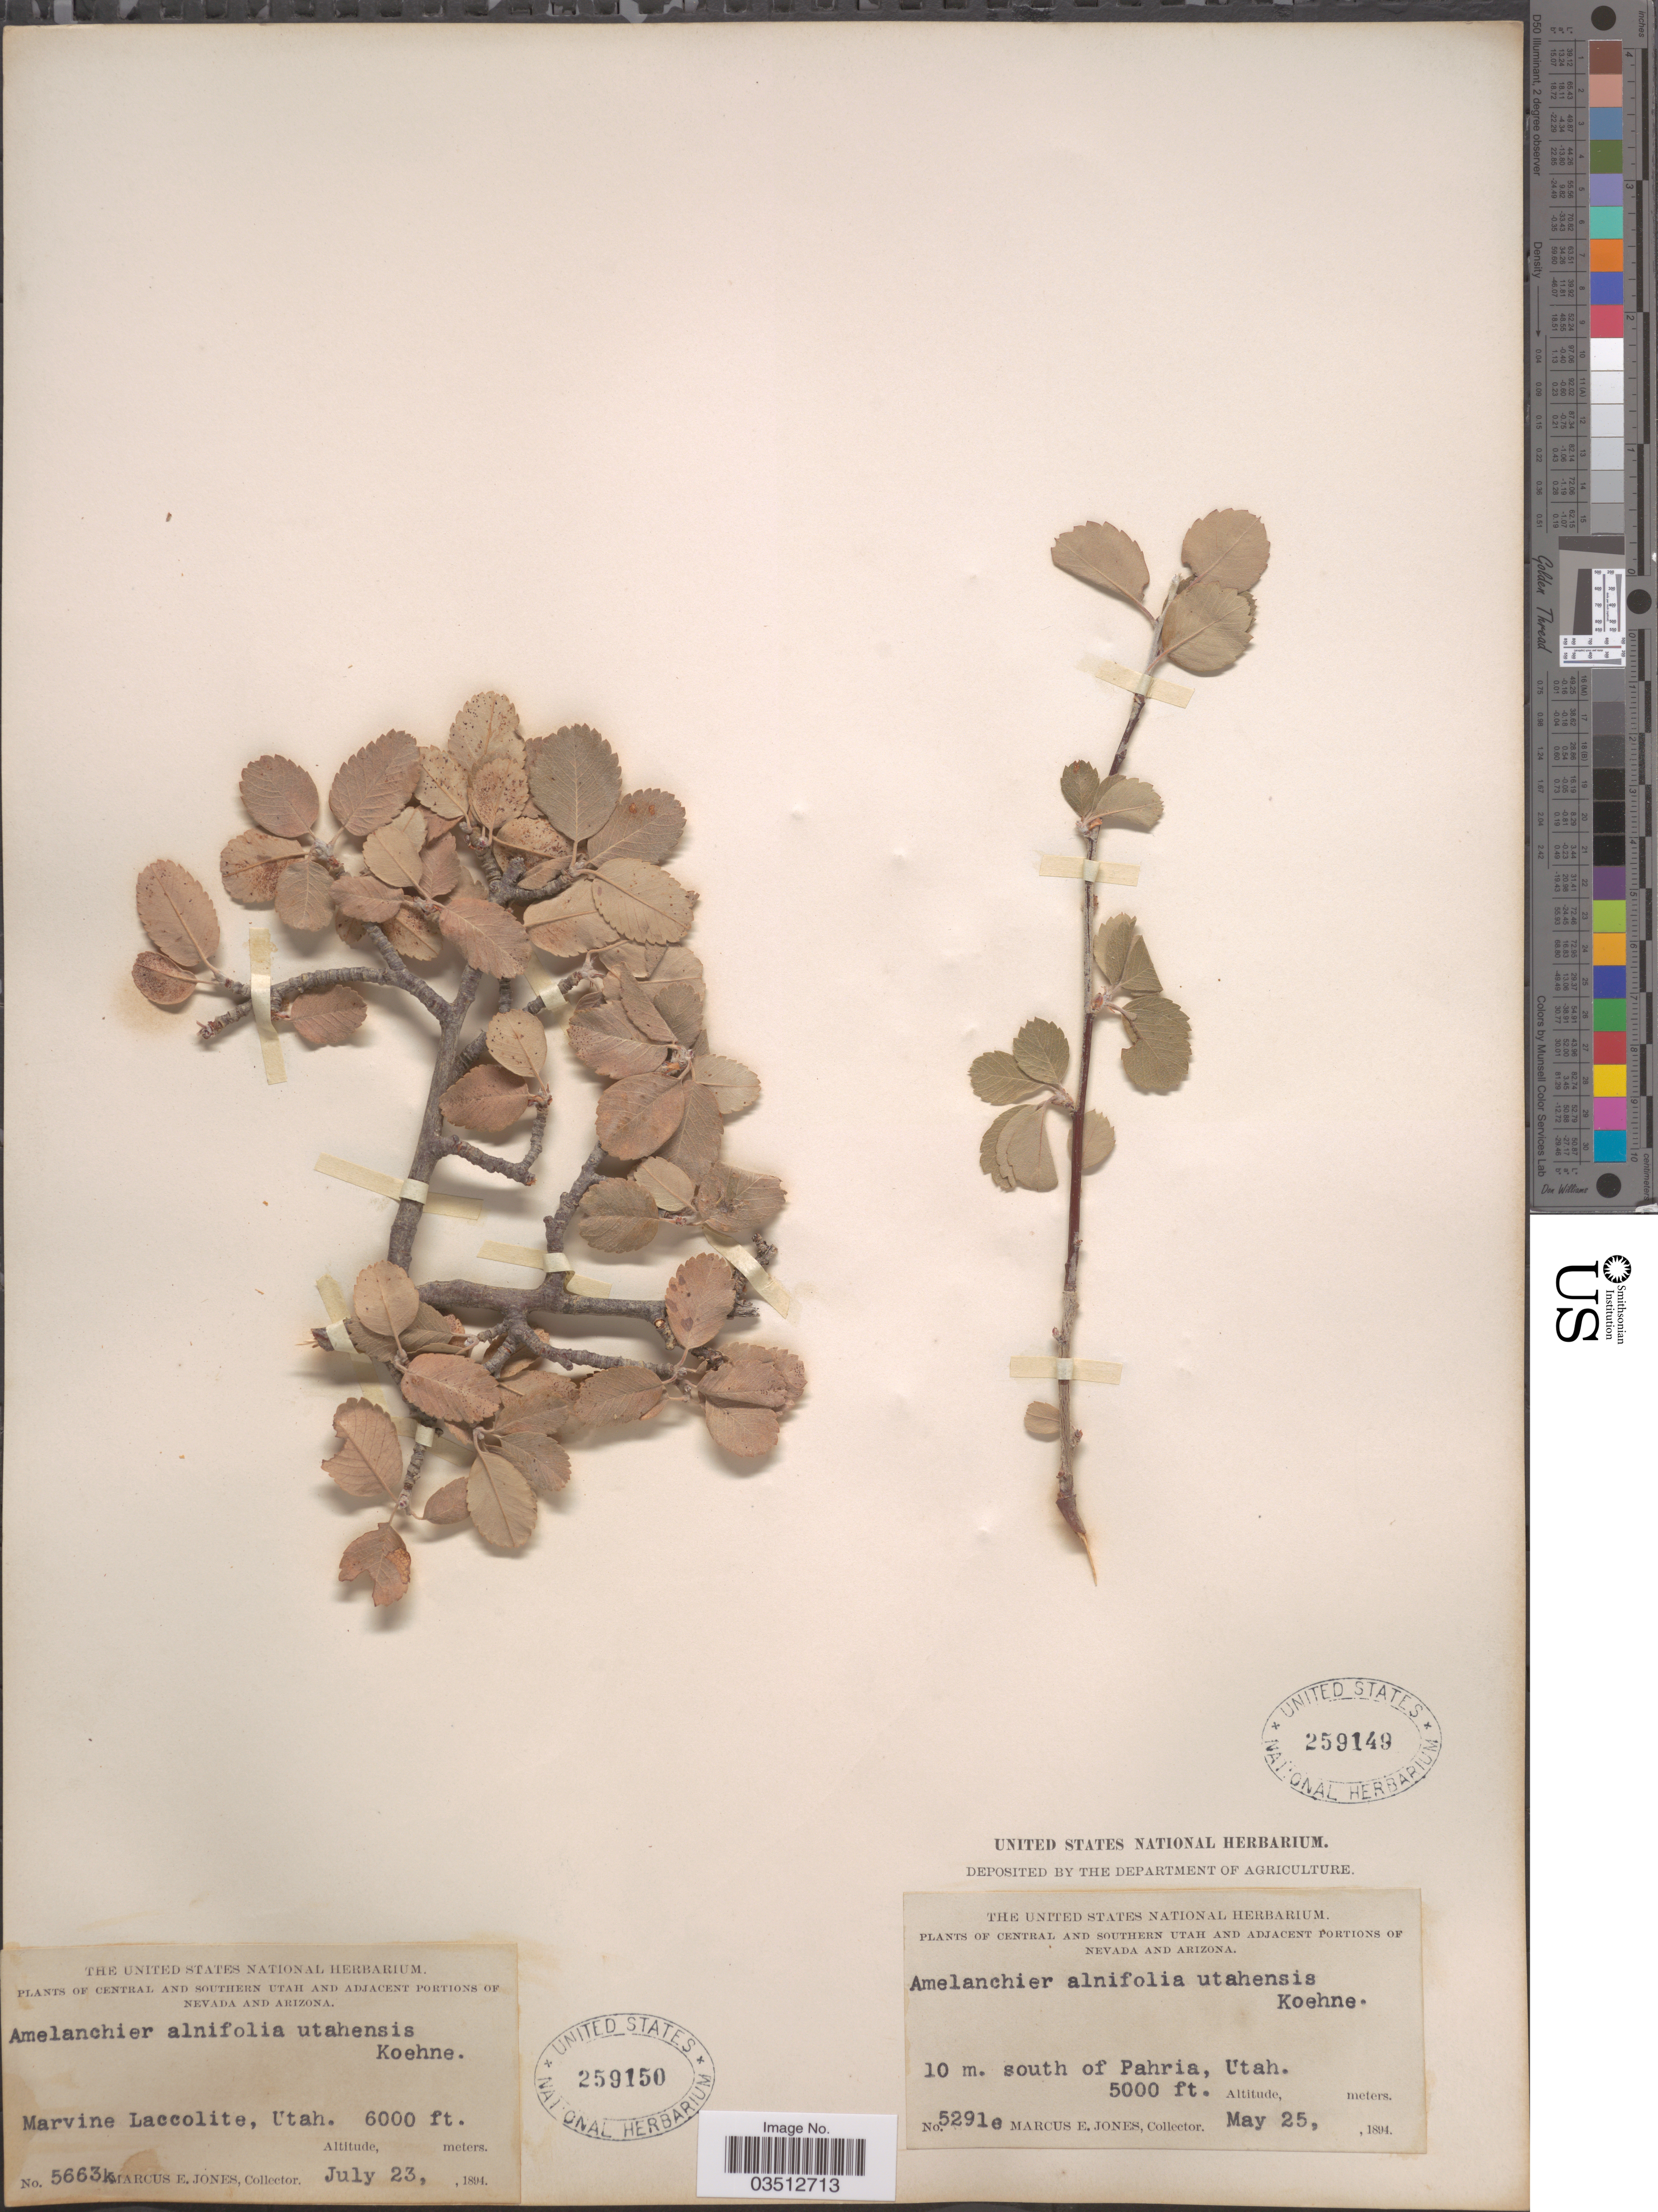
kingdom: Plantae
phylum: Tracheophyta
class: Magnoliopsida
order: Rosales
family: Rosaceae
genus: Amelanchier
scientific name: Amelanchier utahensis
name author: Koehne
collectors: M. E. Jones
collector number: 5663k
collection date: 1894-07-23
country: United States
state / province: Utah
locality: Central and Southern Utah. Marvine Laccolite.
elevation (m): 1829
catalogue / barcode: US 259150-2